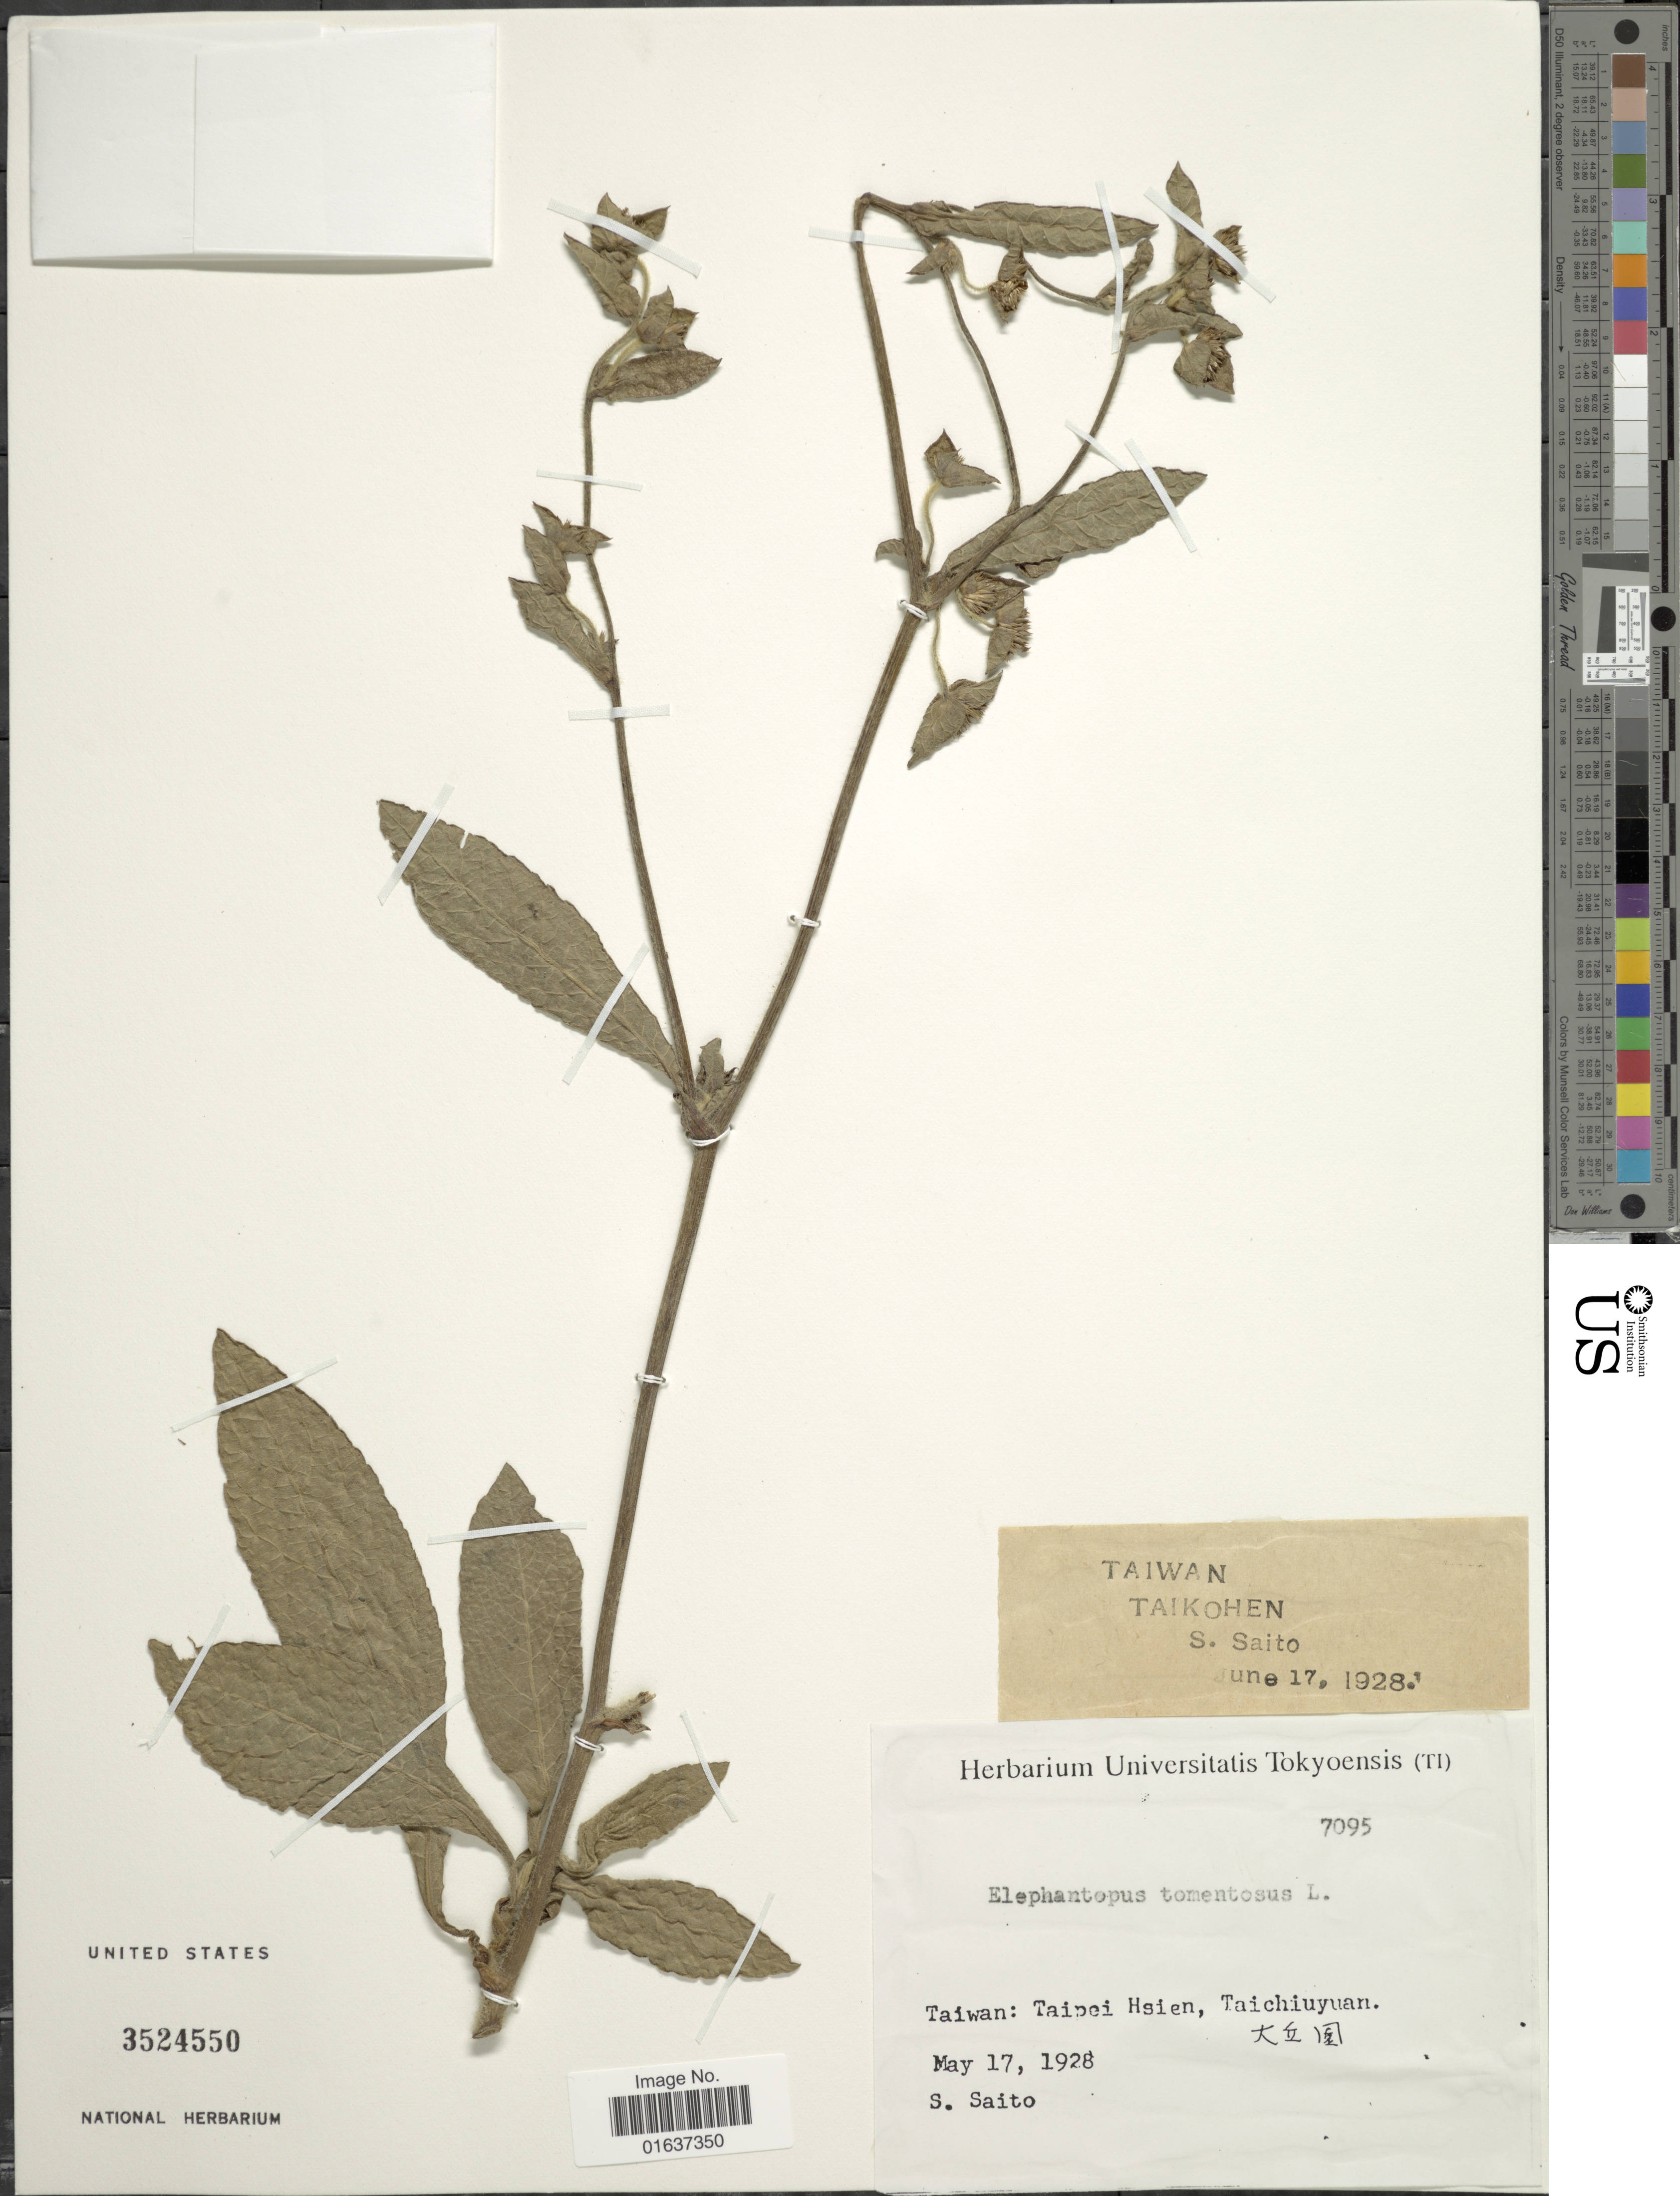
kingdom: Plantae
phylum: Tracheophyta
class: Magnoliopsida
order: Asterales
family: Asteraceae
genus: Elephantopus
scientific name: Elephantopus tomentosus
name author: L.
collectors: S. Saito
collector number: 7095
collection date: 1928-05-17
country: Taiwan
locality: Taipei Hsien, Taichiuyuan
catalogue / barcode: US 3524550